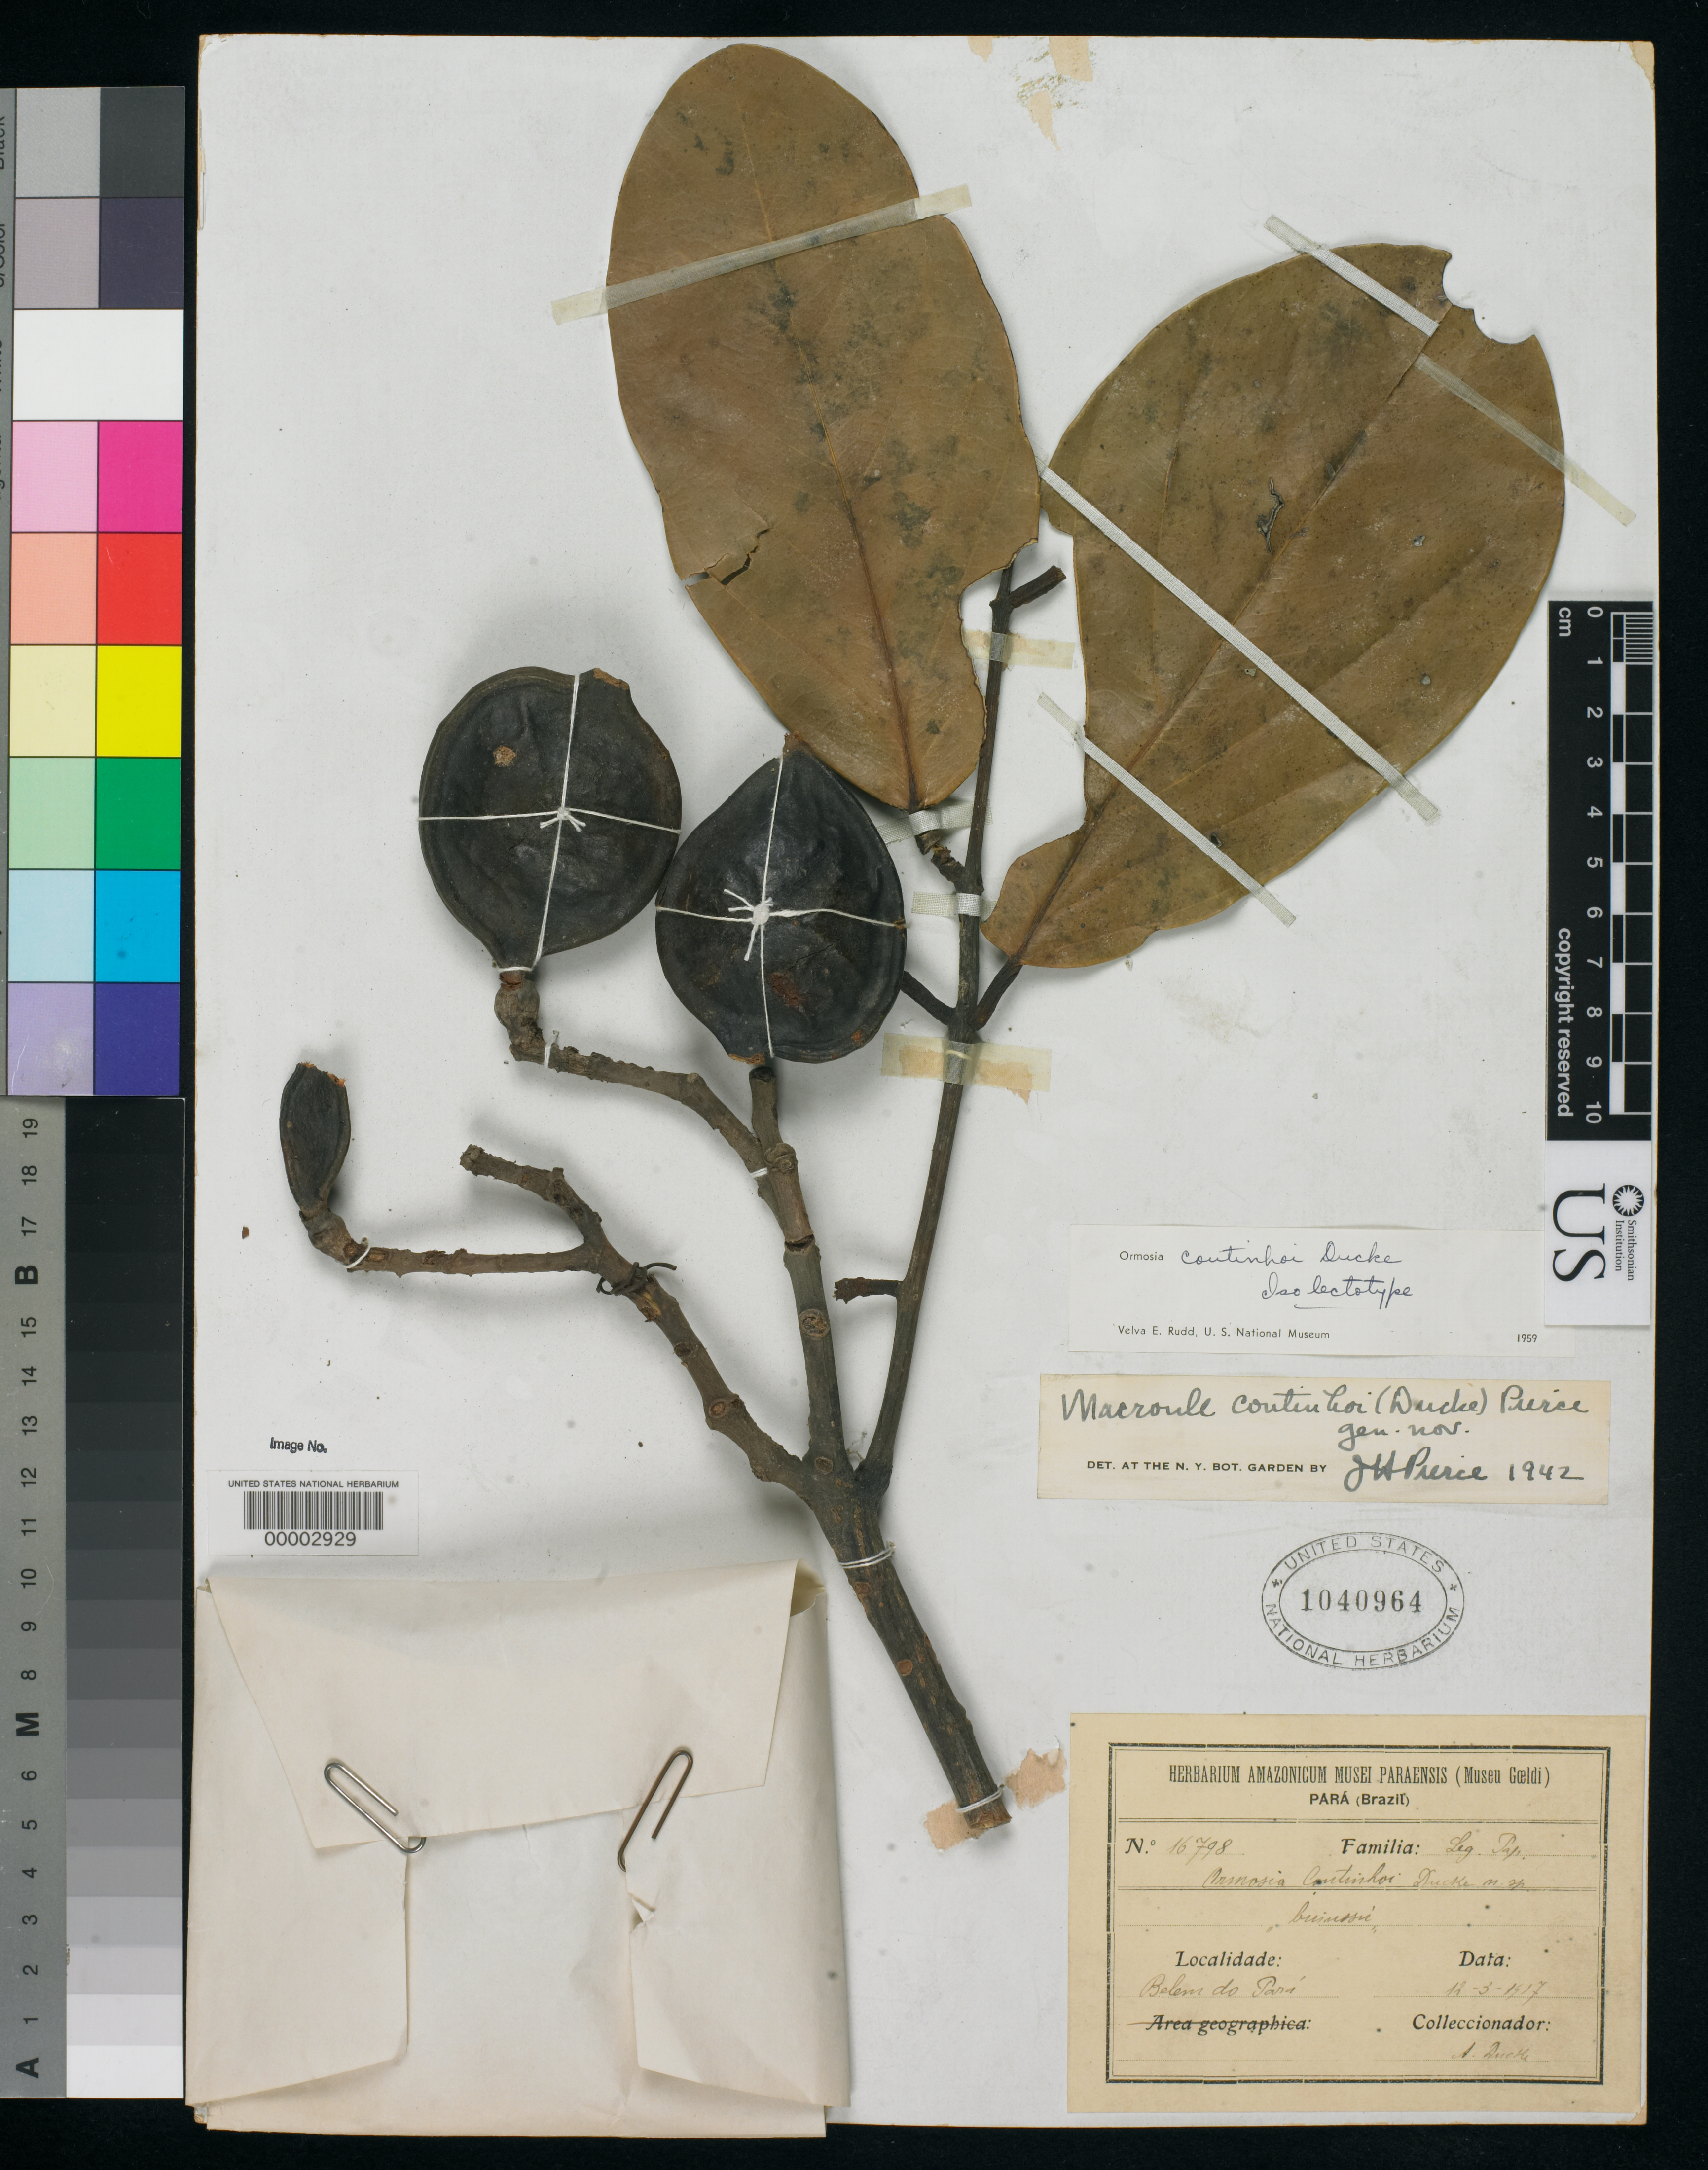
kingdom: Plantae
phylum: Tracheophyta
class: Magnoliopsida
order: Fabales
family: Fabaceae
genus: Ormosia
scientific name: Ormosia coutinhoi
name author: Ducke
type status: Isolectotype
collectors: A. Ducke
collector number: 16798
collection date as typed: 12 Mar 1917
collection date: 1917-03-12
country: Brazil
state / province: Pará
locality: Belem.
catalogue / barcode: US 1040964